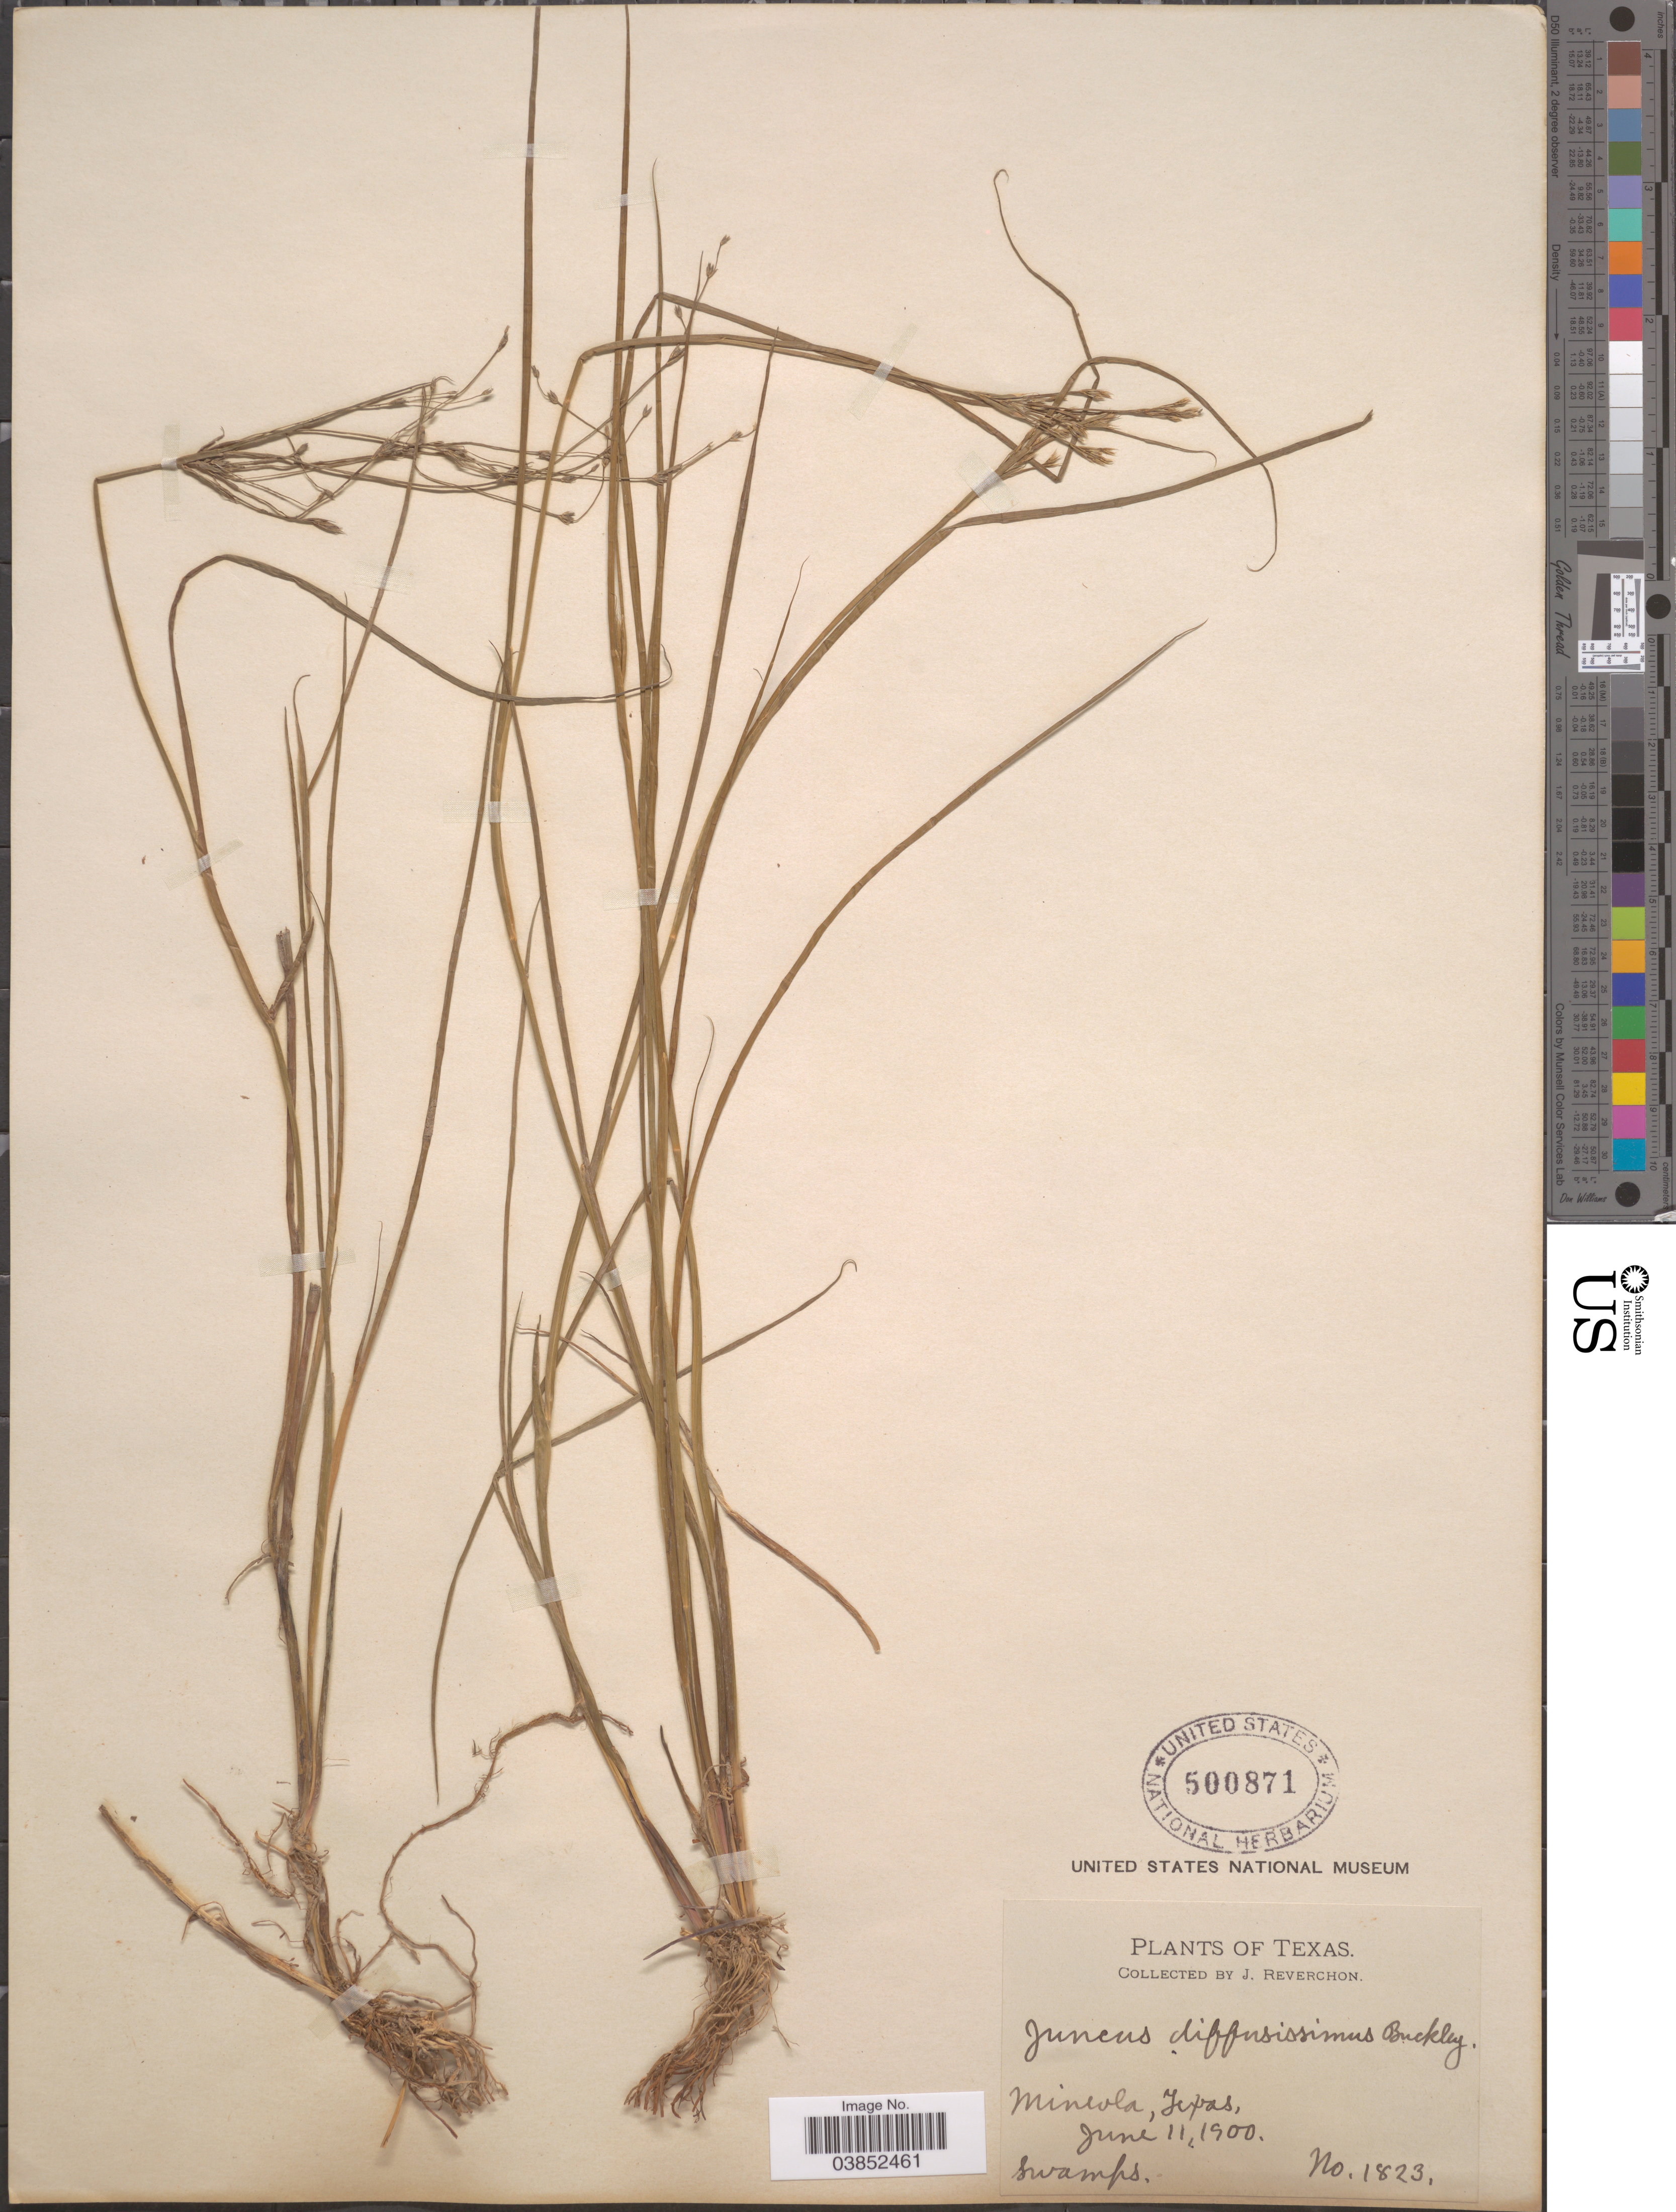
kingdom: Plantae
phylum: Tracheophyta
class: Liliopsida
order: Poales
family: Juncaceae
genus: Juncus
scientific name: Juncus diffusissimus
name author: Buckley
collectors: J. Reverchon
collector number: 1823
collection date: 1900-06-11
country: United States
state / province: Texas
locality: Mineola.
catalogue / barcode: US 500871